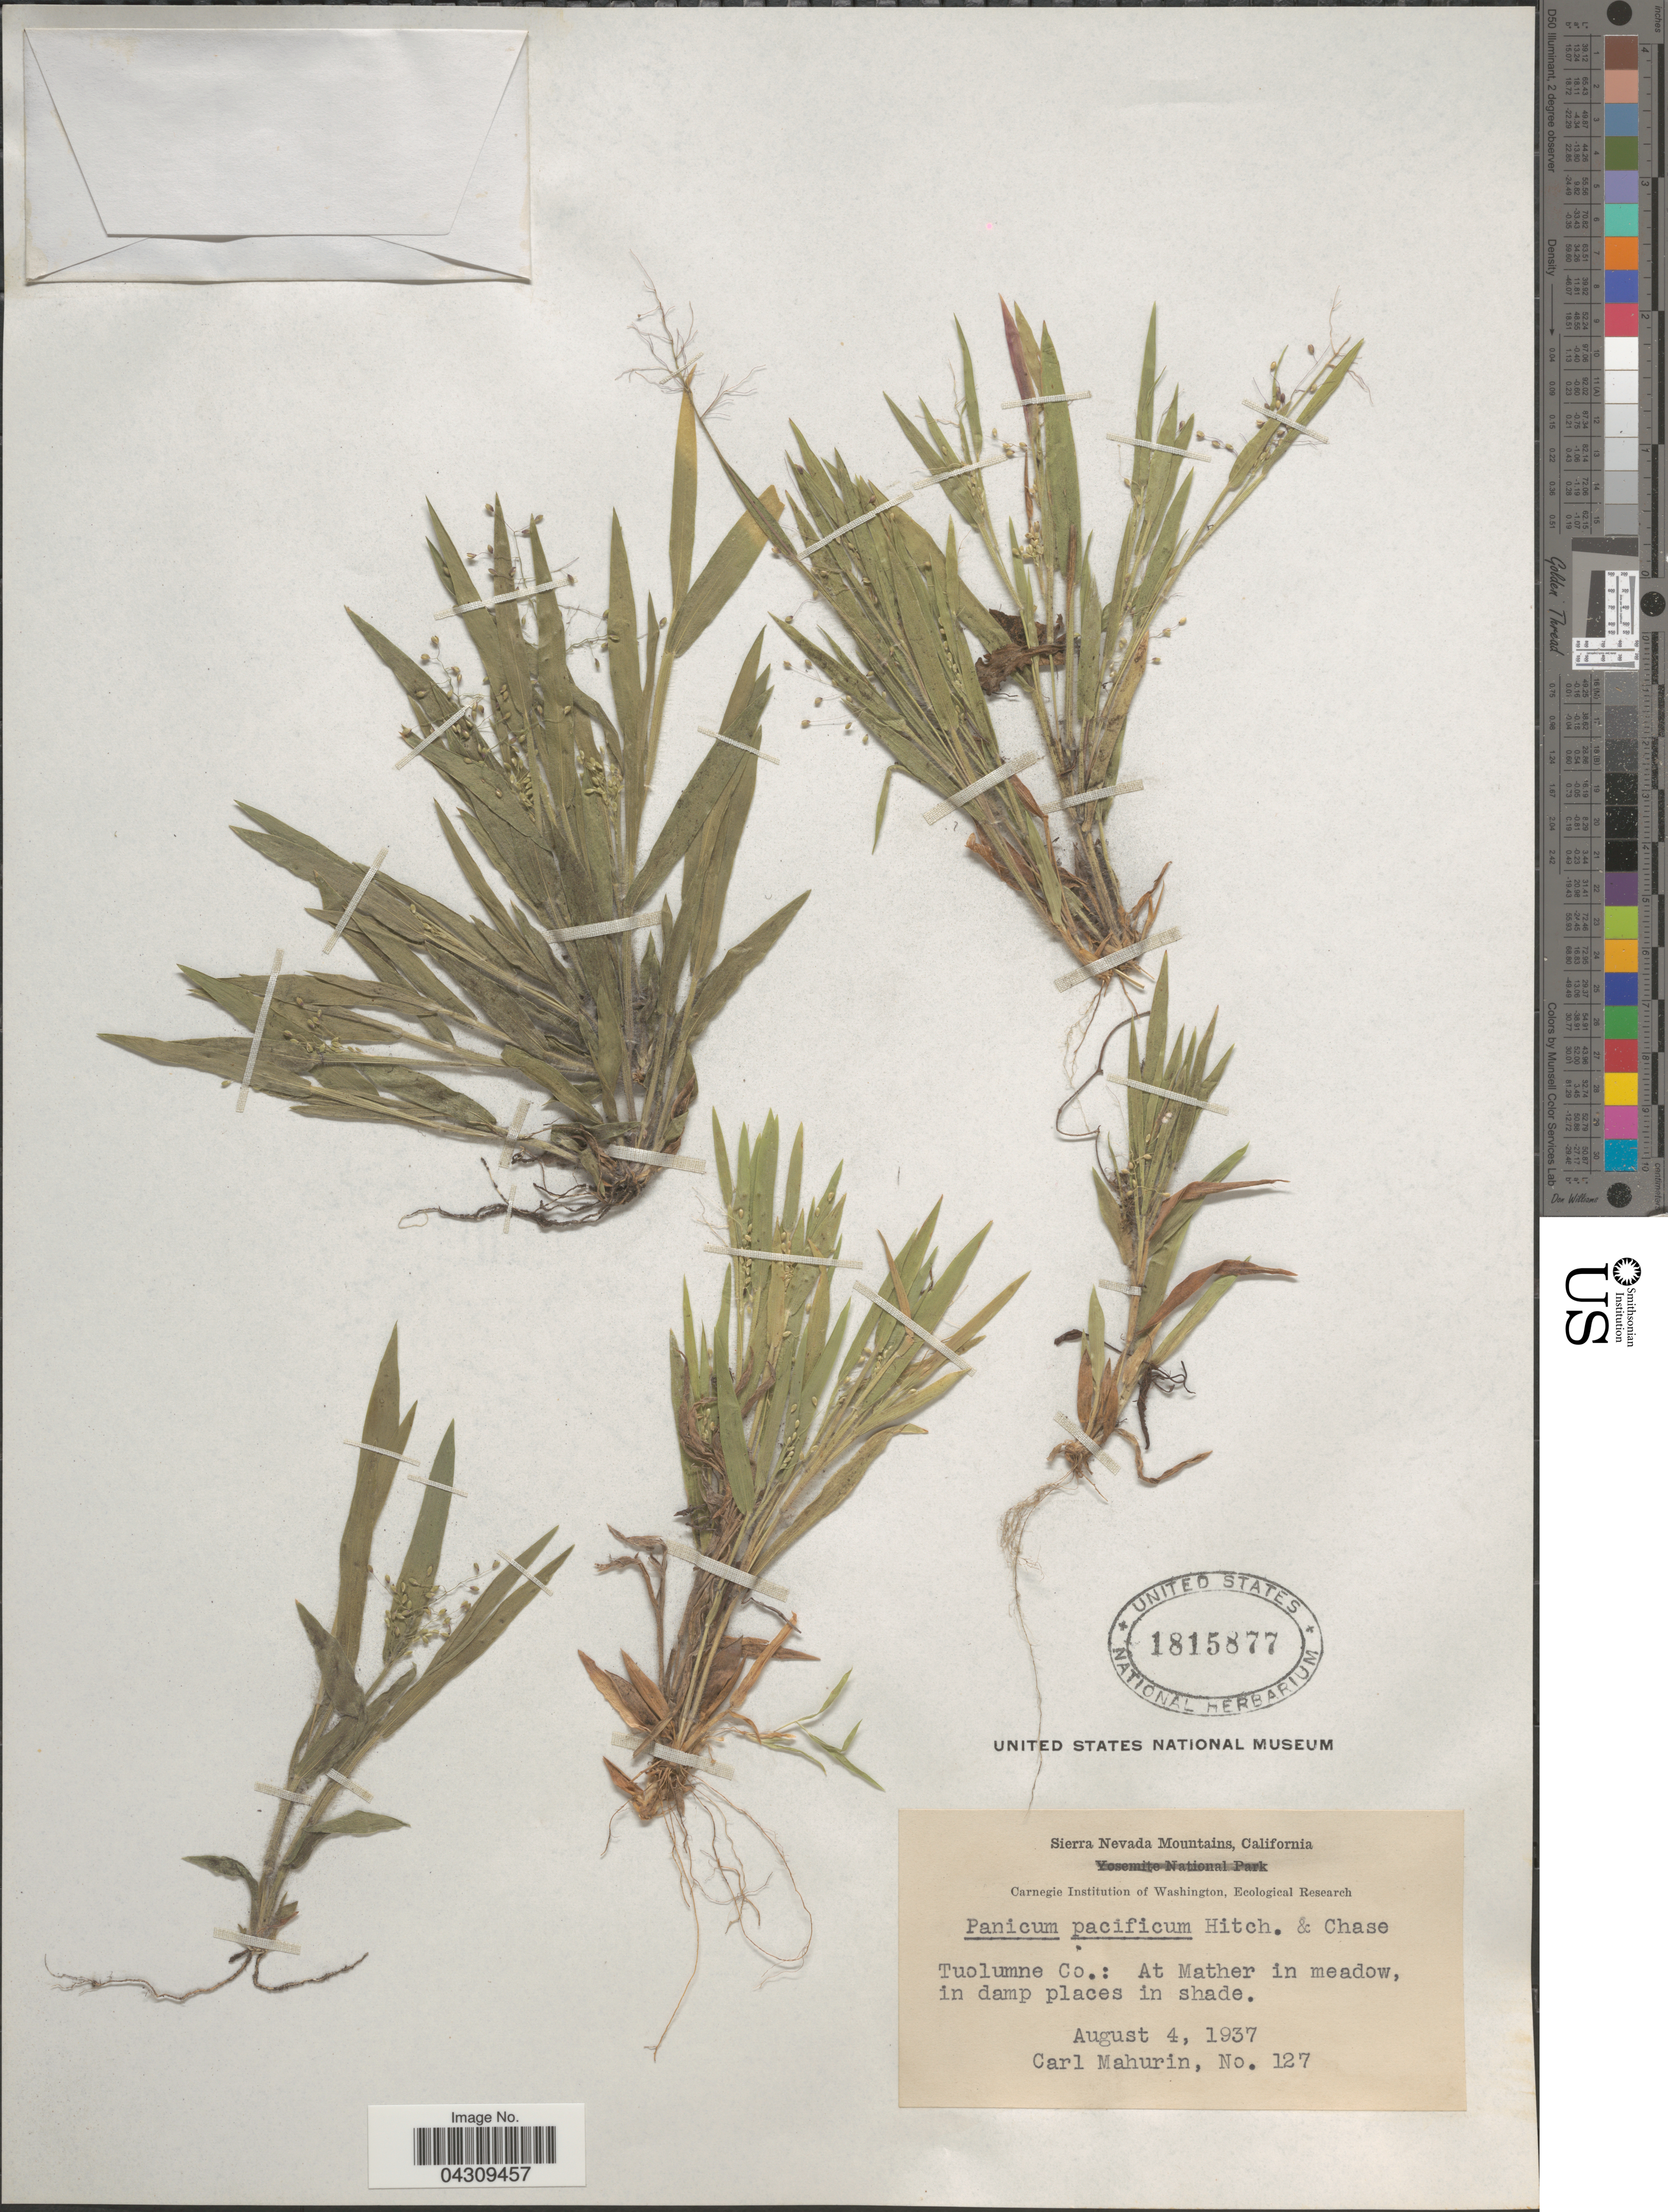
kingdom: Plantae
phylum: Tracheophyta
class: Liliopsida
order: Poales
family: Poaceae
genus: Dichanthelium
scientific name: Dichanthelium acuminatum var. acuminatum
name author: (Sw.) Gould & C.A. Clark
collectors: C. Mahurin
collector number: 127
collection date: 1937-08-04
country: United States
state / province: California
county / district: Tuolumne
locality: Sierra Nevada Mountains. Carnegie Institution of Washington, Ecological Research [unsure placement] Tuolumne Co.: At Mather in meadow, in damp places in shade.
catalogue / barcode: US 1815877